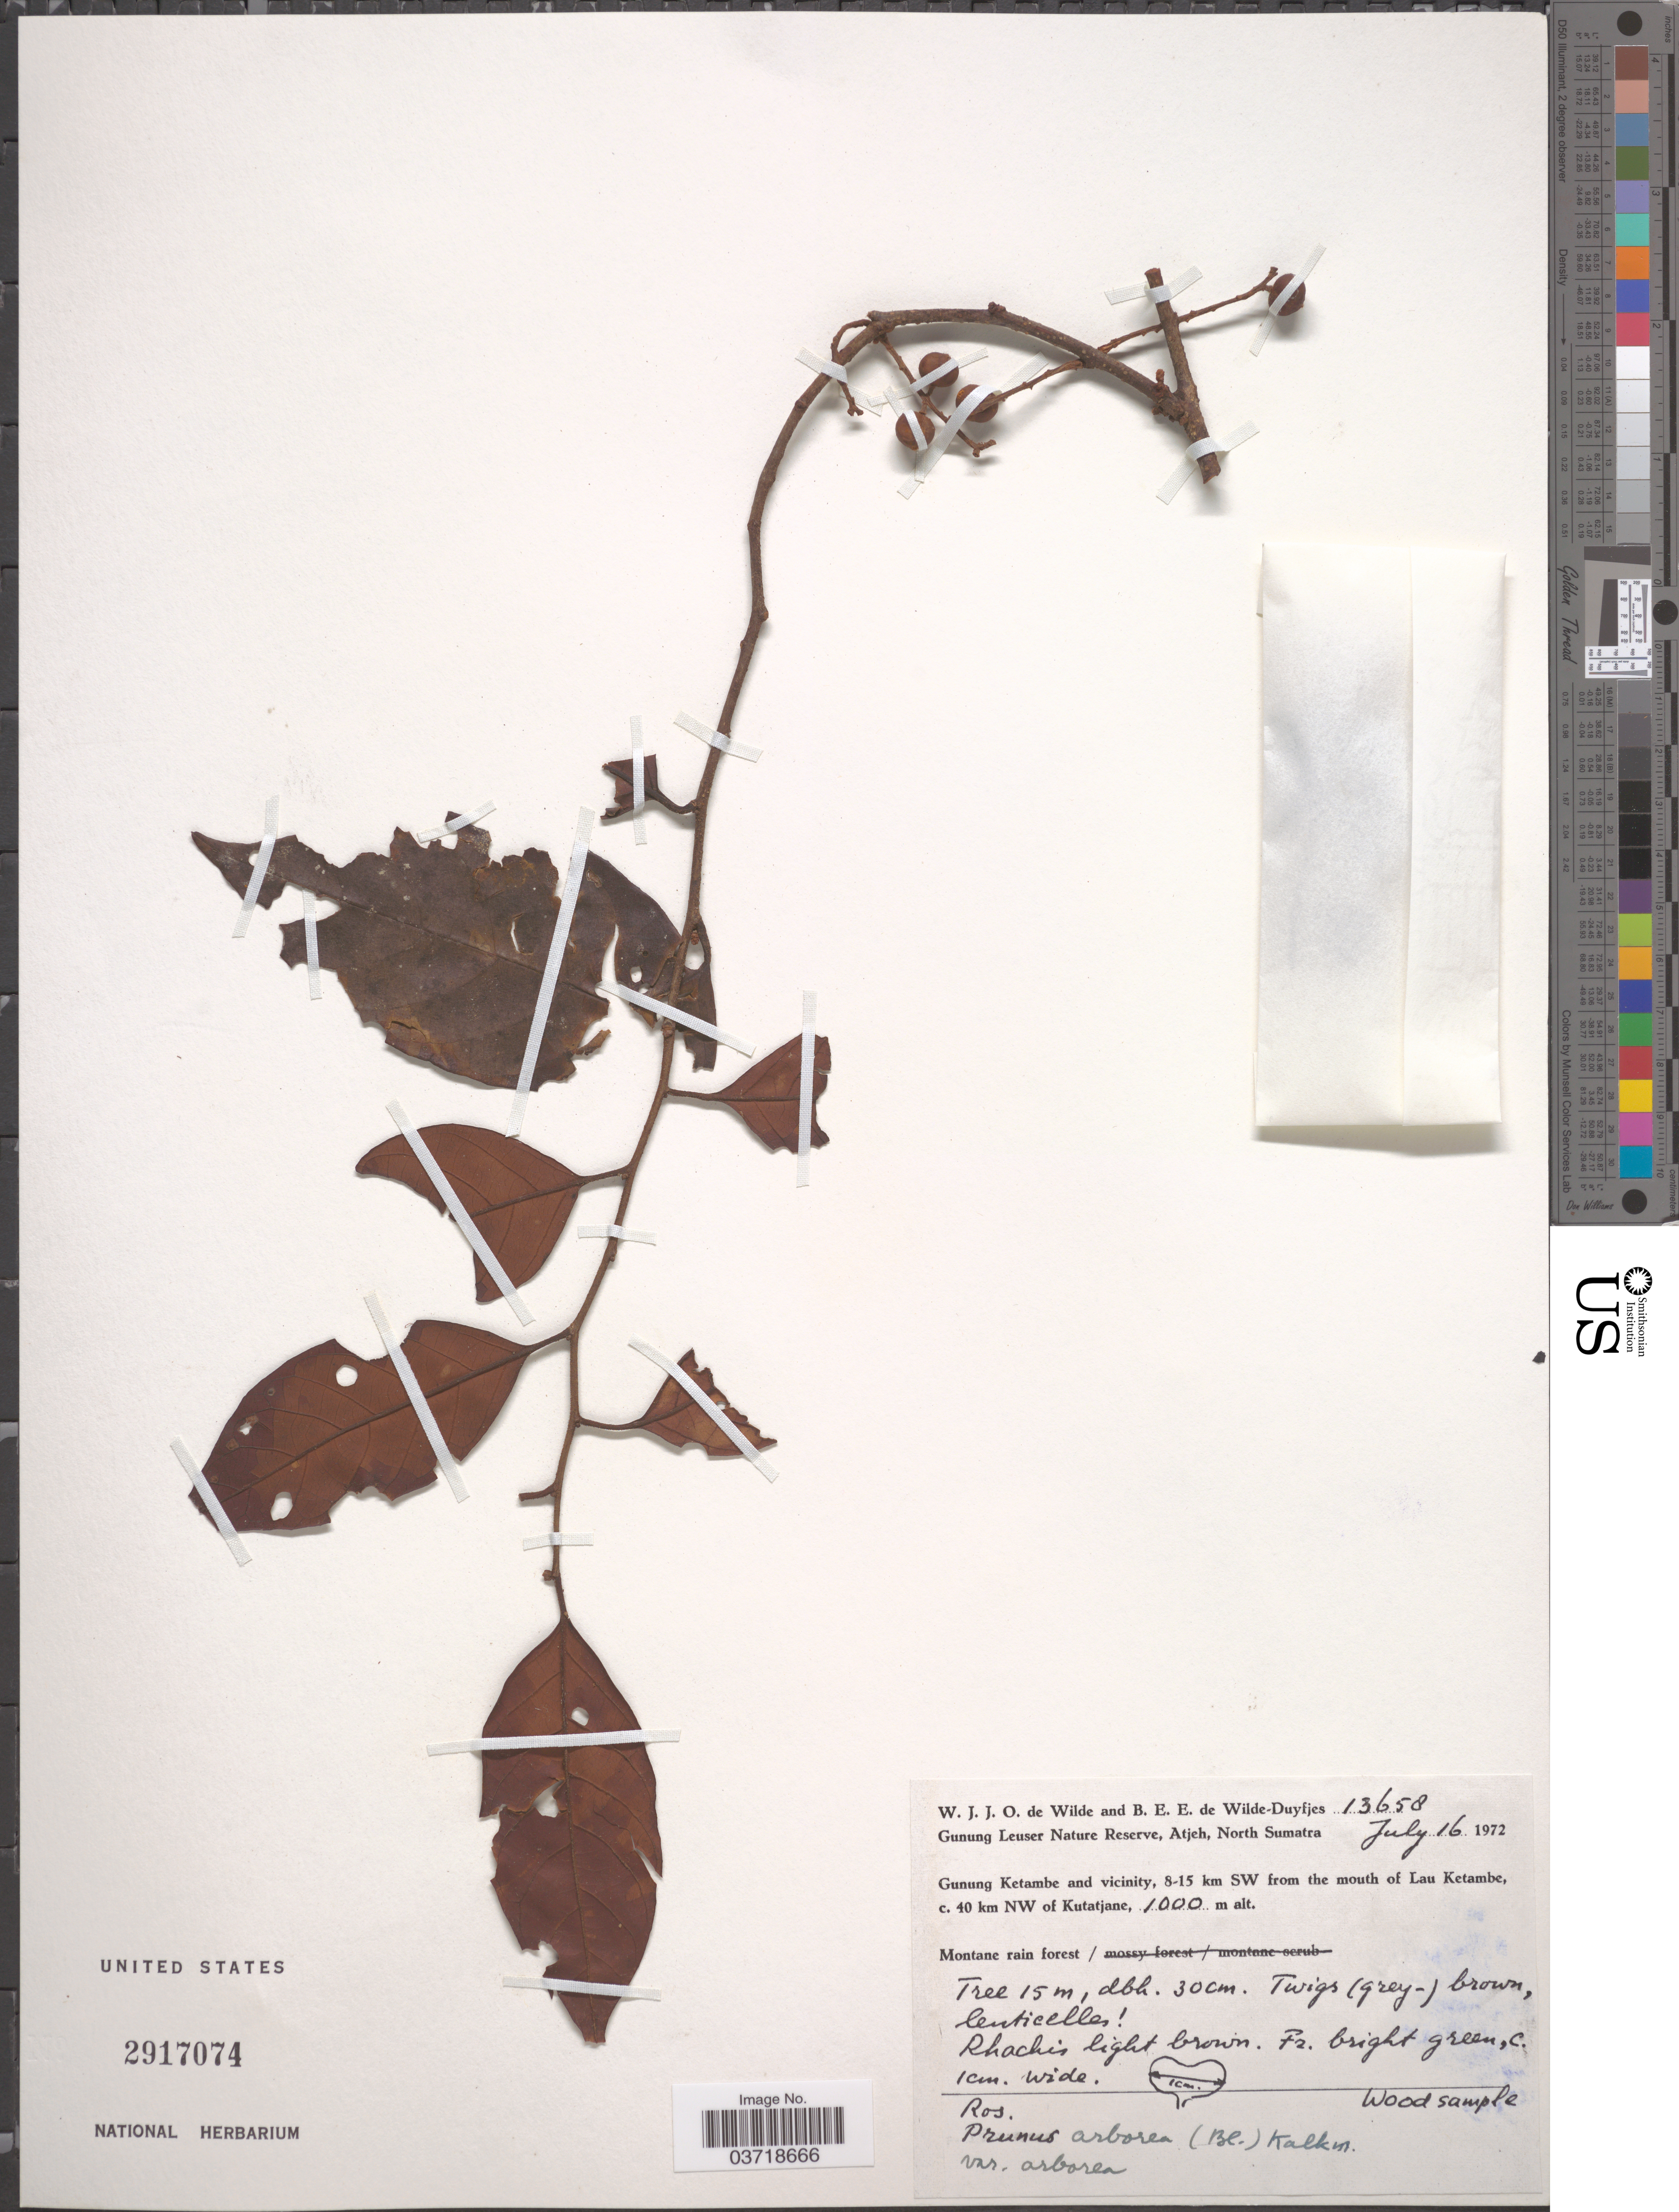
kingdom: Plantae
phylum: Tracheophyta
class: Magnoliopsida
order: Rosales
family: Rosaceae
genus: Prunus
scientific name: Prunus arborea var. arborea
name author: (Blume) Kalkman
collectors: W. J. de Wilde & B. E. de Wilde-Duyfjes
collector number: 13658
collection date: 1972-07-16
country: Indonesia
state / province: Sumatra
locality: Gunung Leuser Nature Reserve, Atjeh, North Sumatra. Gunung Ketambe and vicinity, 8-15 km SW from the mouth of Lau Ketambe, c. 40 km N of Kutatjane.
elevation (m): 1000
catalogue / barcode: US 2917074